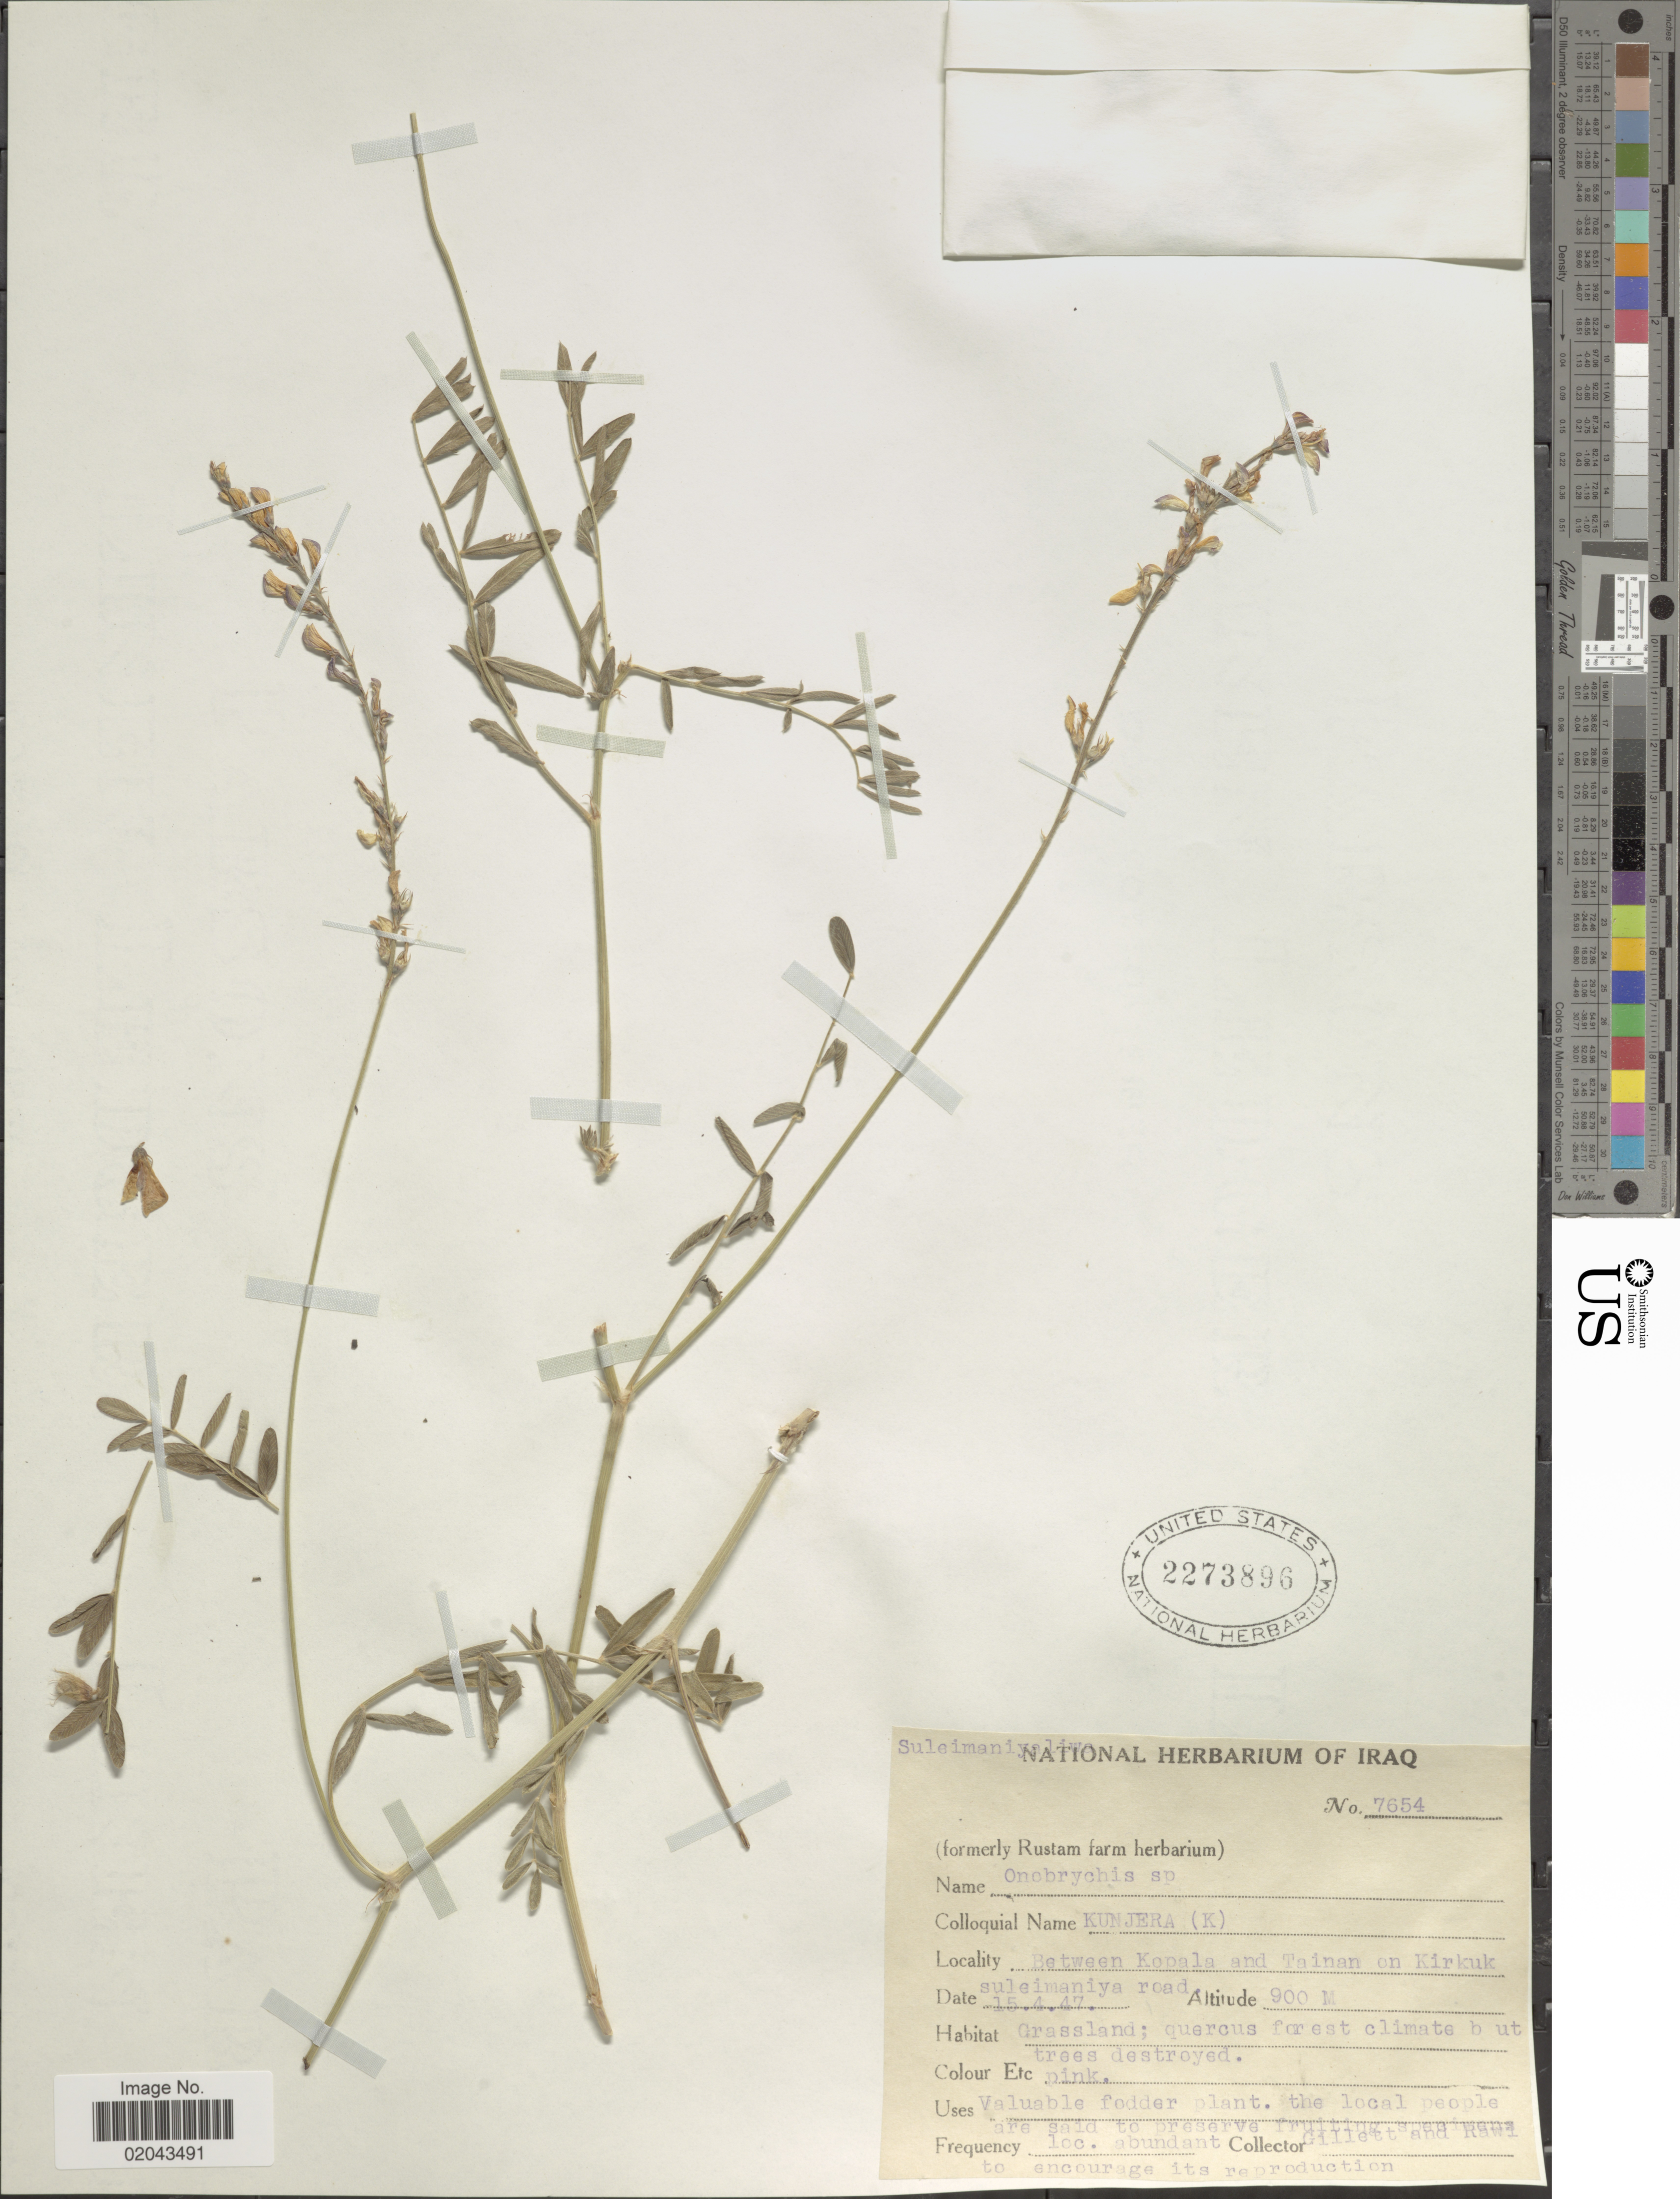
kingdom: Plantae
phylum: Tracheophyta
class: Magnoliopsida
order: Fabales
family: Fabaceae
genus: Onobrychis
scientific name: Onobrychis sp.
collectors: Gillett, -- & -. Rawi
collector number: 7654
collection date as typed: Transcribed d/m/y: 15/4/47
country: Iraq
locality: Between Kopala and Tainan on Kirkuk suleimaniya road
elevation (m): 900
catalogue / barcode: US 2273896